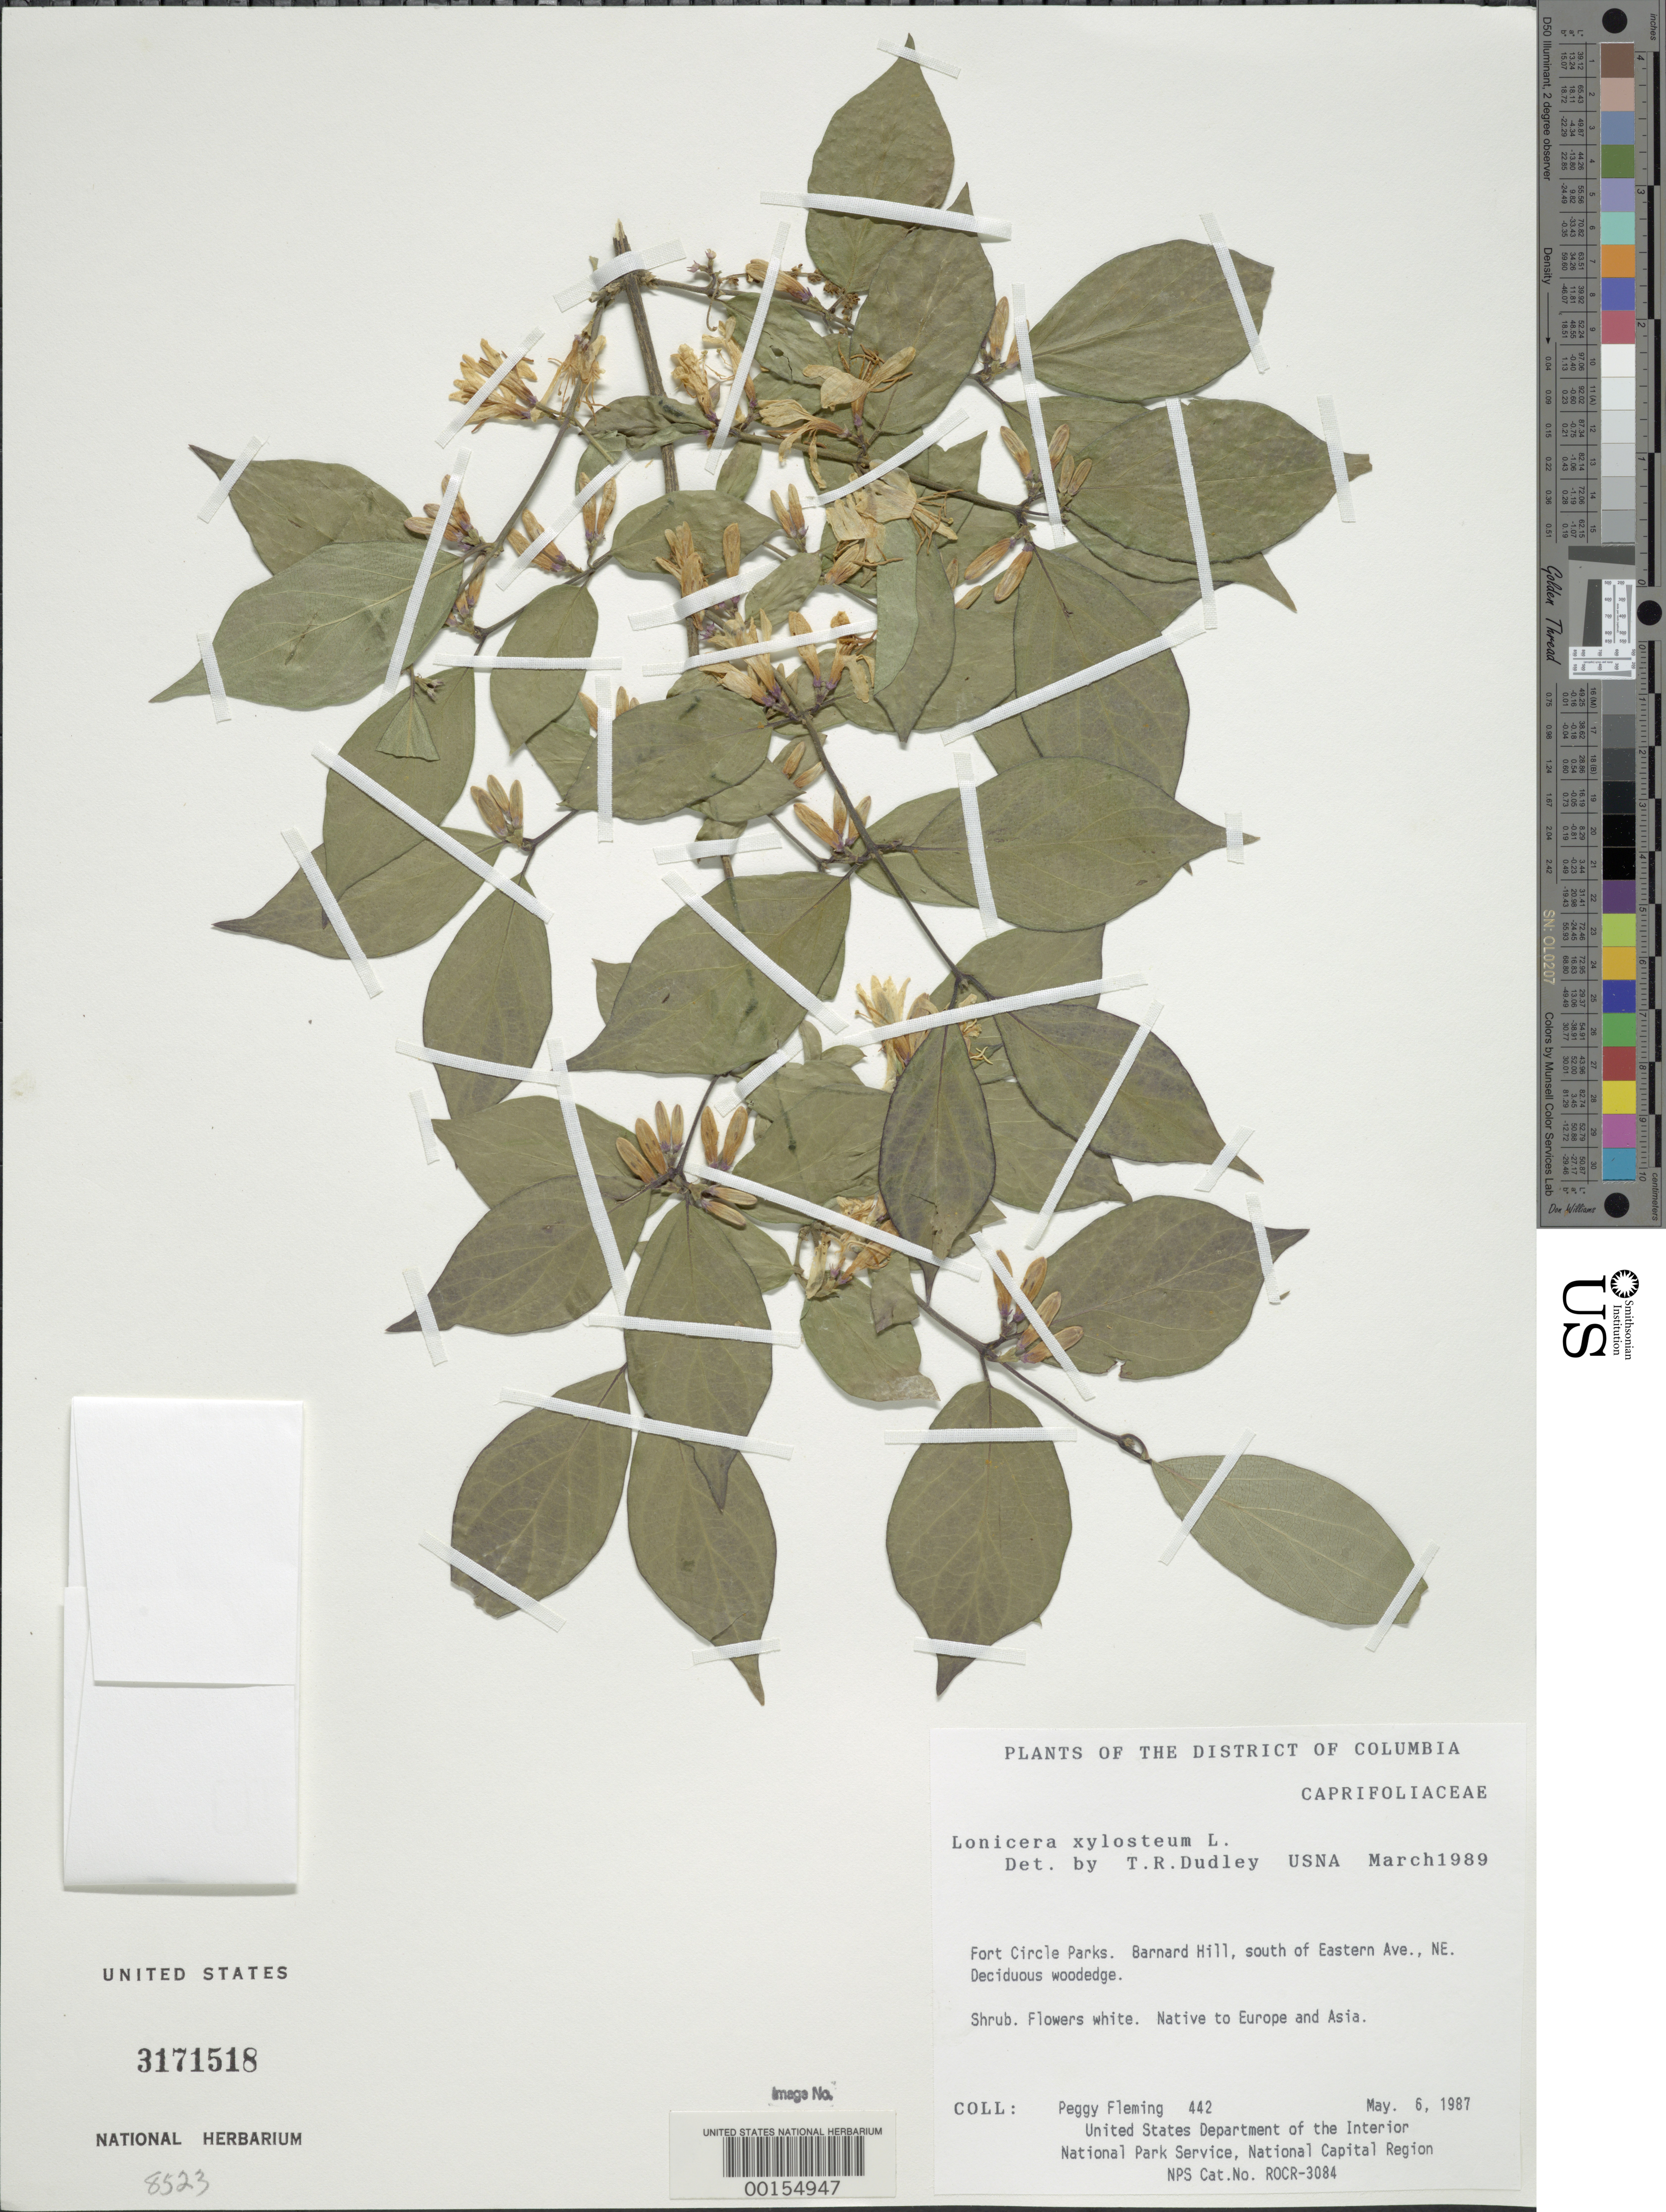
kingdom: Plantae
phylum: Tracheophyta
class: Magnoliopsida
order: Dipsacales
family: Caprifoliaceae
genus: Lonicera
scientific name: Lonicera xylosteum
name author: L.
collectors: P. Fleming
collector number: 442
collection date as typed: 06 May 1987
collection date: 1987-05-06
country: United States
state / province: District of Columbia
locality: Fort Circle Parks, Barnard Hill, S of Eastern Ave, NE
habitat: Deciduous woodedge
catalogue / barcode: US 3171518